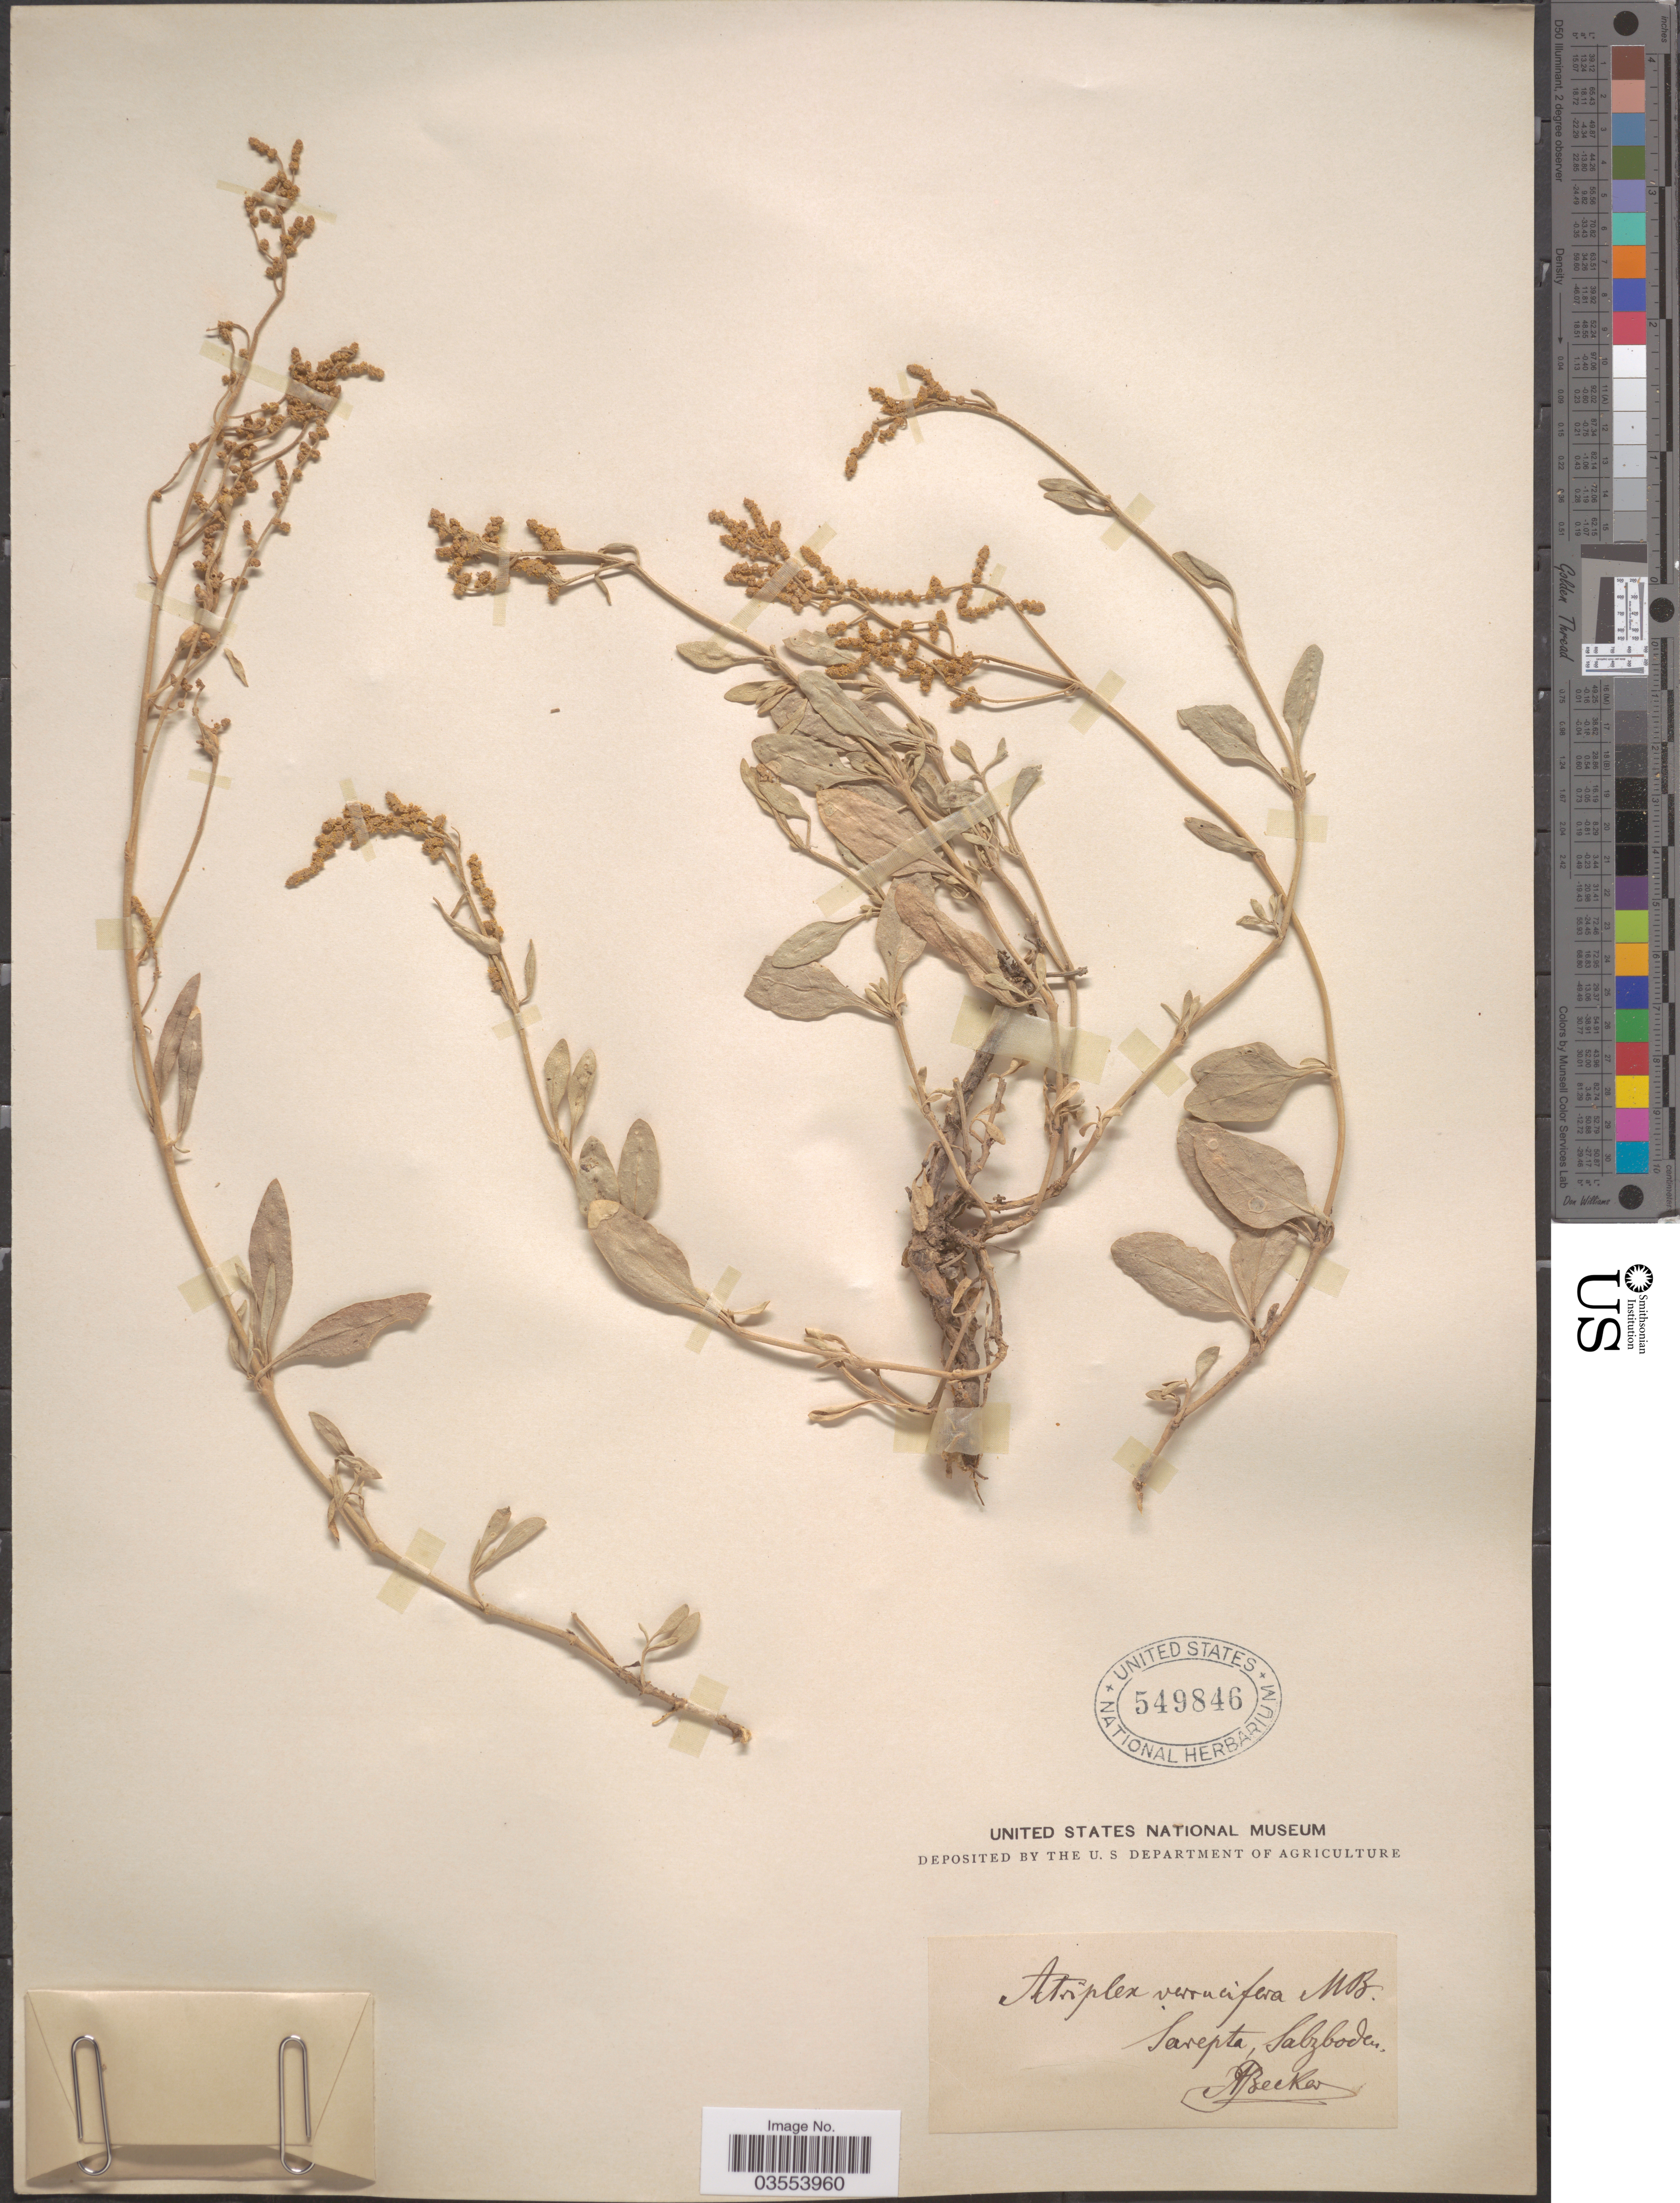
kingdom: Plantae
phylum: Tracheophyta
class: Magnoliopsida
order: Caryophyllales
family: Amaranthaceae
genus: Atriplex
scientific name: Atriplex verrucifera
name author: M. Bieb.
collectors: A. Becker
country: Russian Federation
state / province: Volgograd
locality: Sarepta, Salzboden.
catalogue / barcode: US 549846